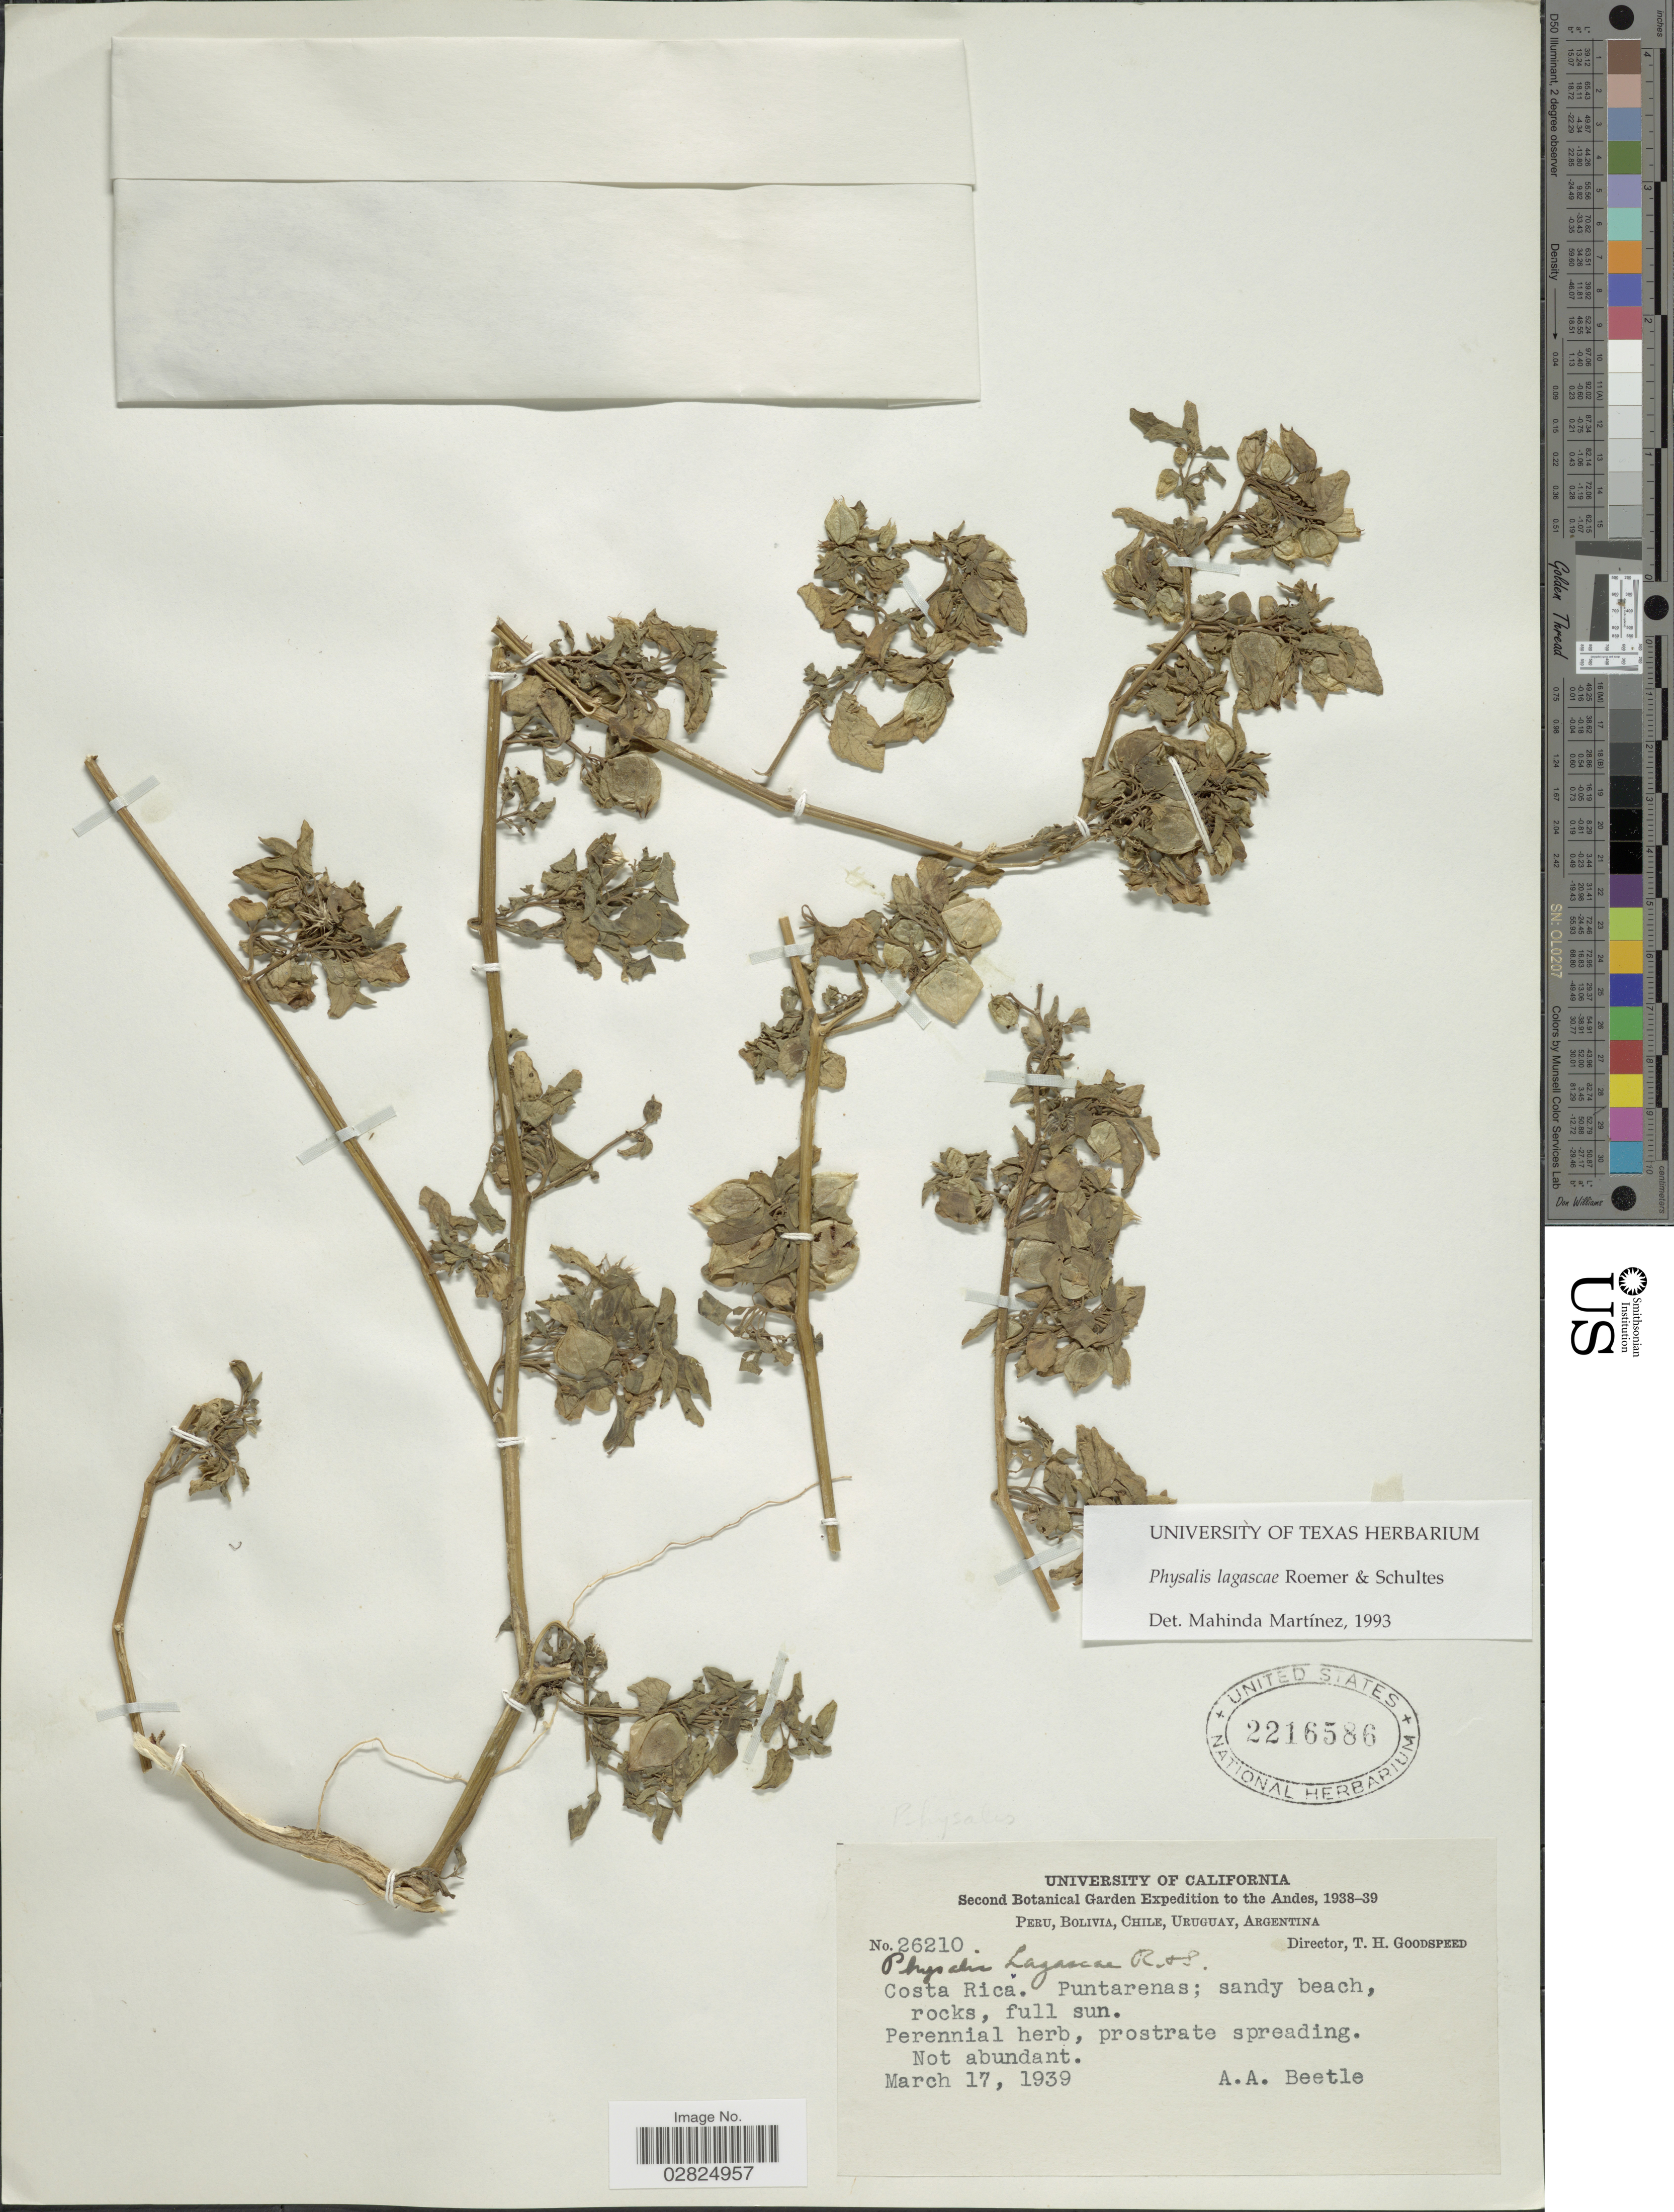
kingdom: Plantae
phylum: Tracheophyta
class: Magnoliopsida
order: Solanales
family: Solanaceae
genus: Physalis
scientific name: Physalis lagascae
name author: Roem. & Schult.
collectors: A. A. Beetle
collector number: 26210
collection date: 1939-03-17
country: Costa Rica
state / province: Puntarenas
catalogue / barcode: US 2216586